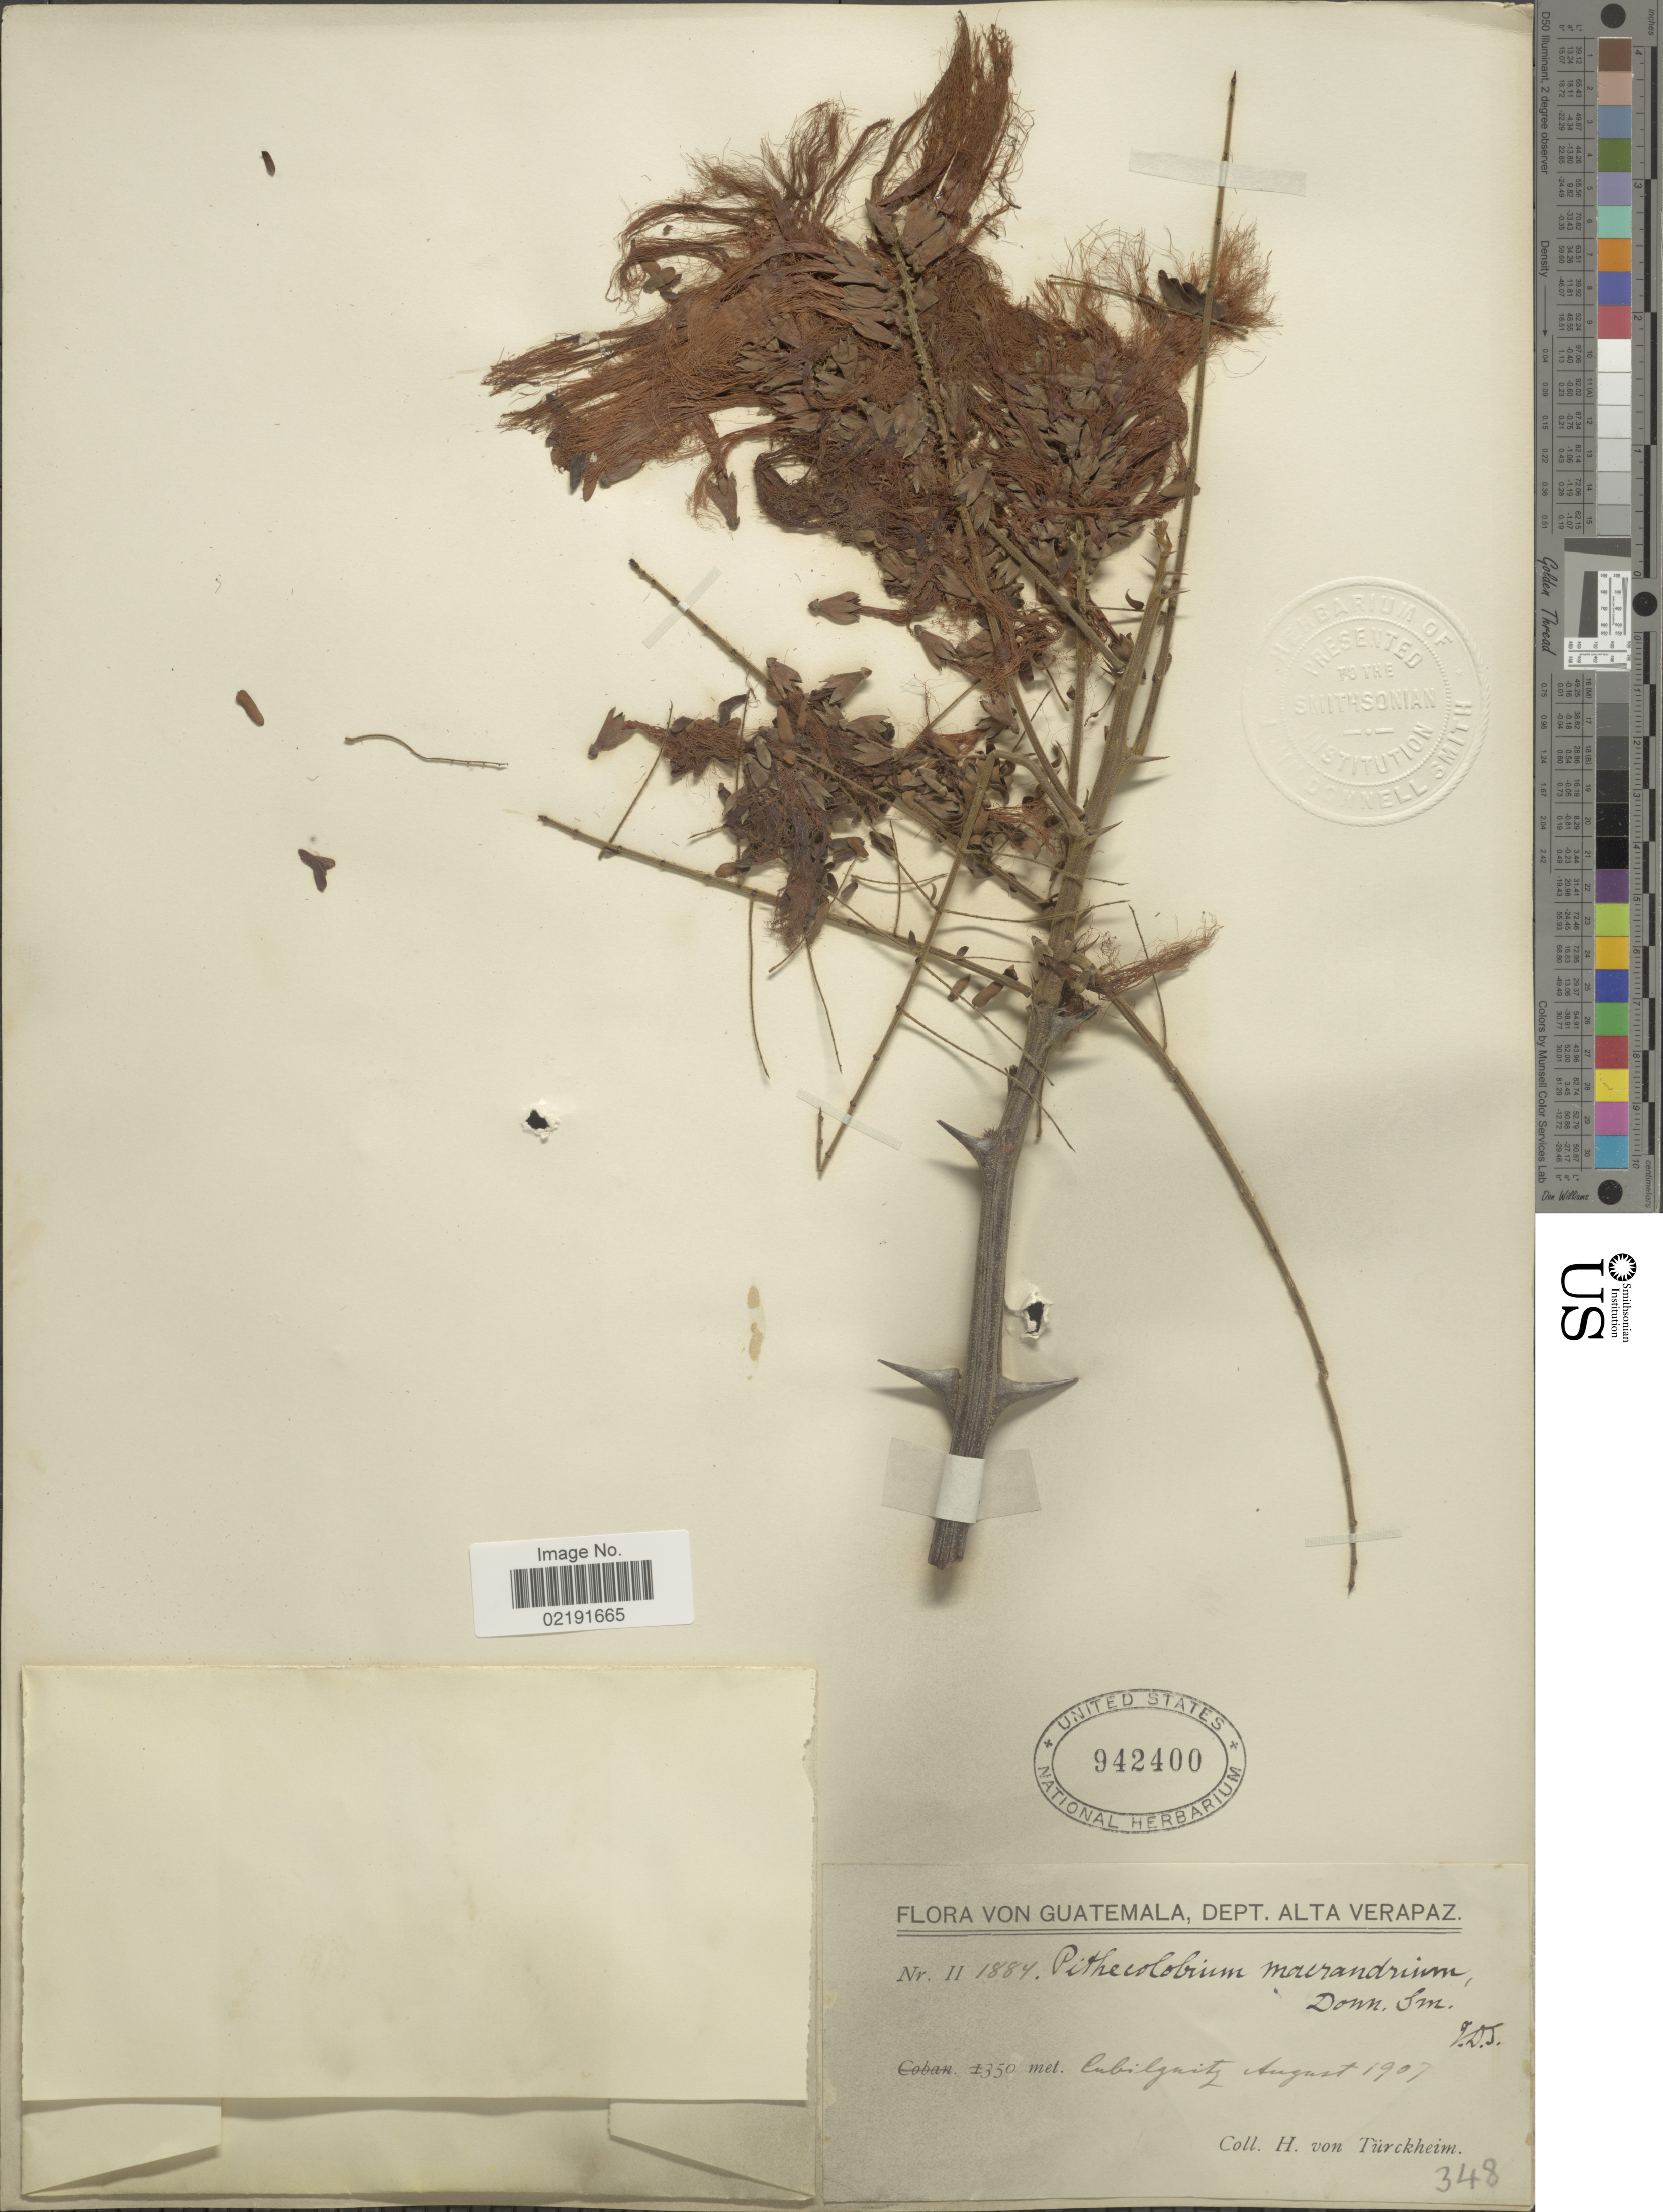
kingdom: Plantae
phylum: Tracheophyta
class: Magnoliopsida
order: Fabales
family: Fabaceae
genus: Pithecellobium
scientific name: Pithecellobium macrandrium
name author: Donn. Sm.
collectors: H. von Türckheim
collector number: II1884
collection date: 1907-08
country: Guatemala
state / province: Alta Verapaz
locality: Dept. Alta Verapaz. Cubilquitz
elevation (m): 350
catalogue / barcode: US 942400